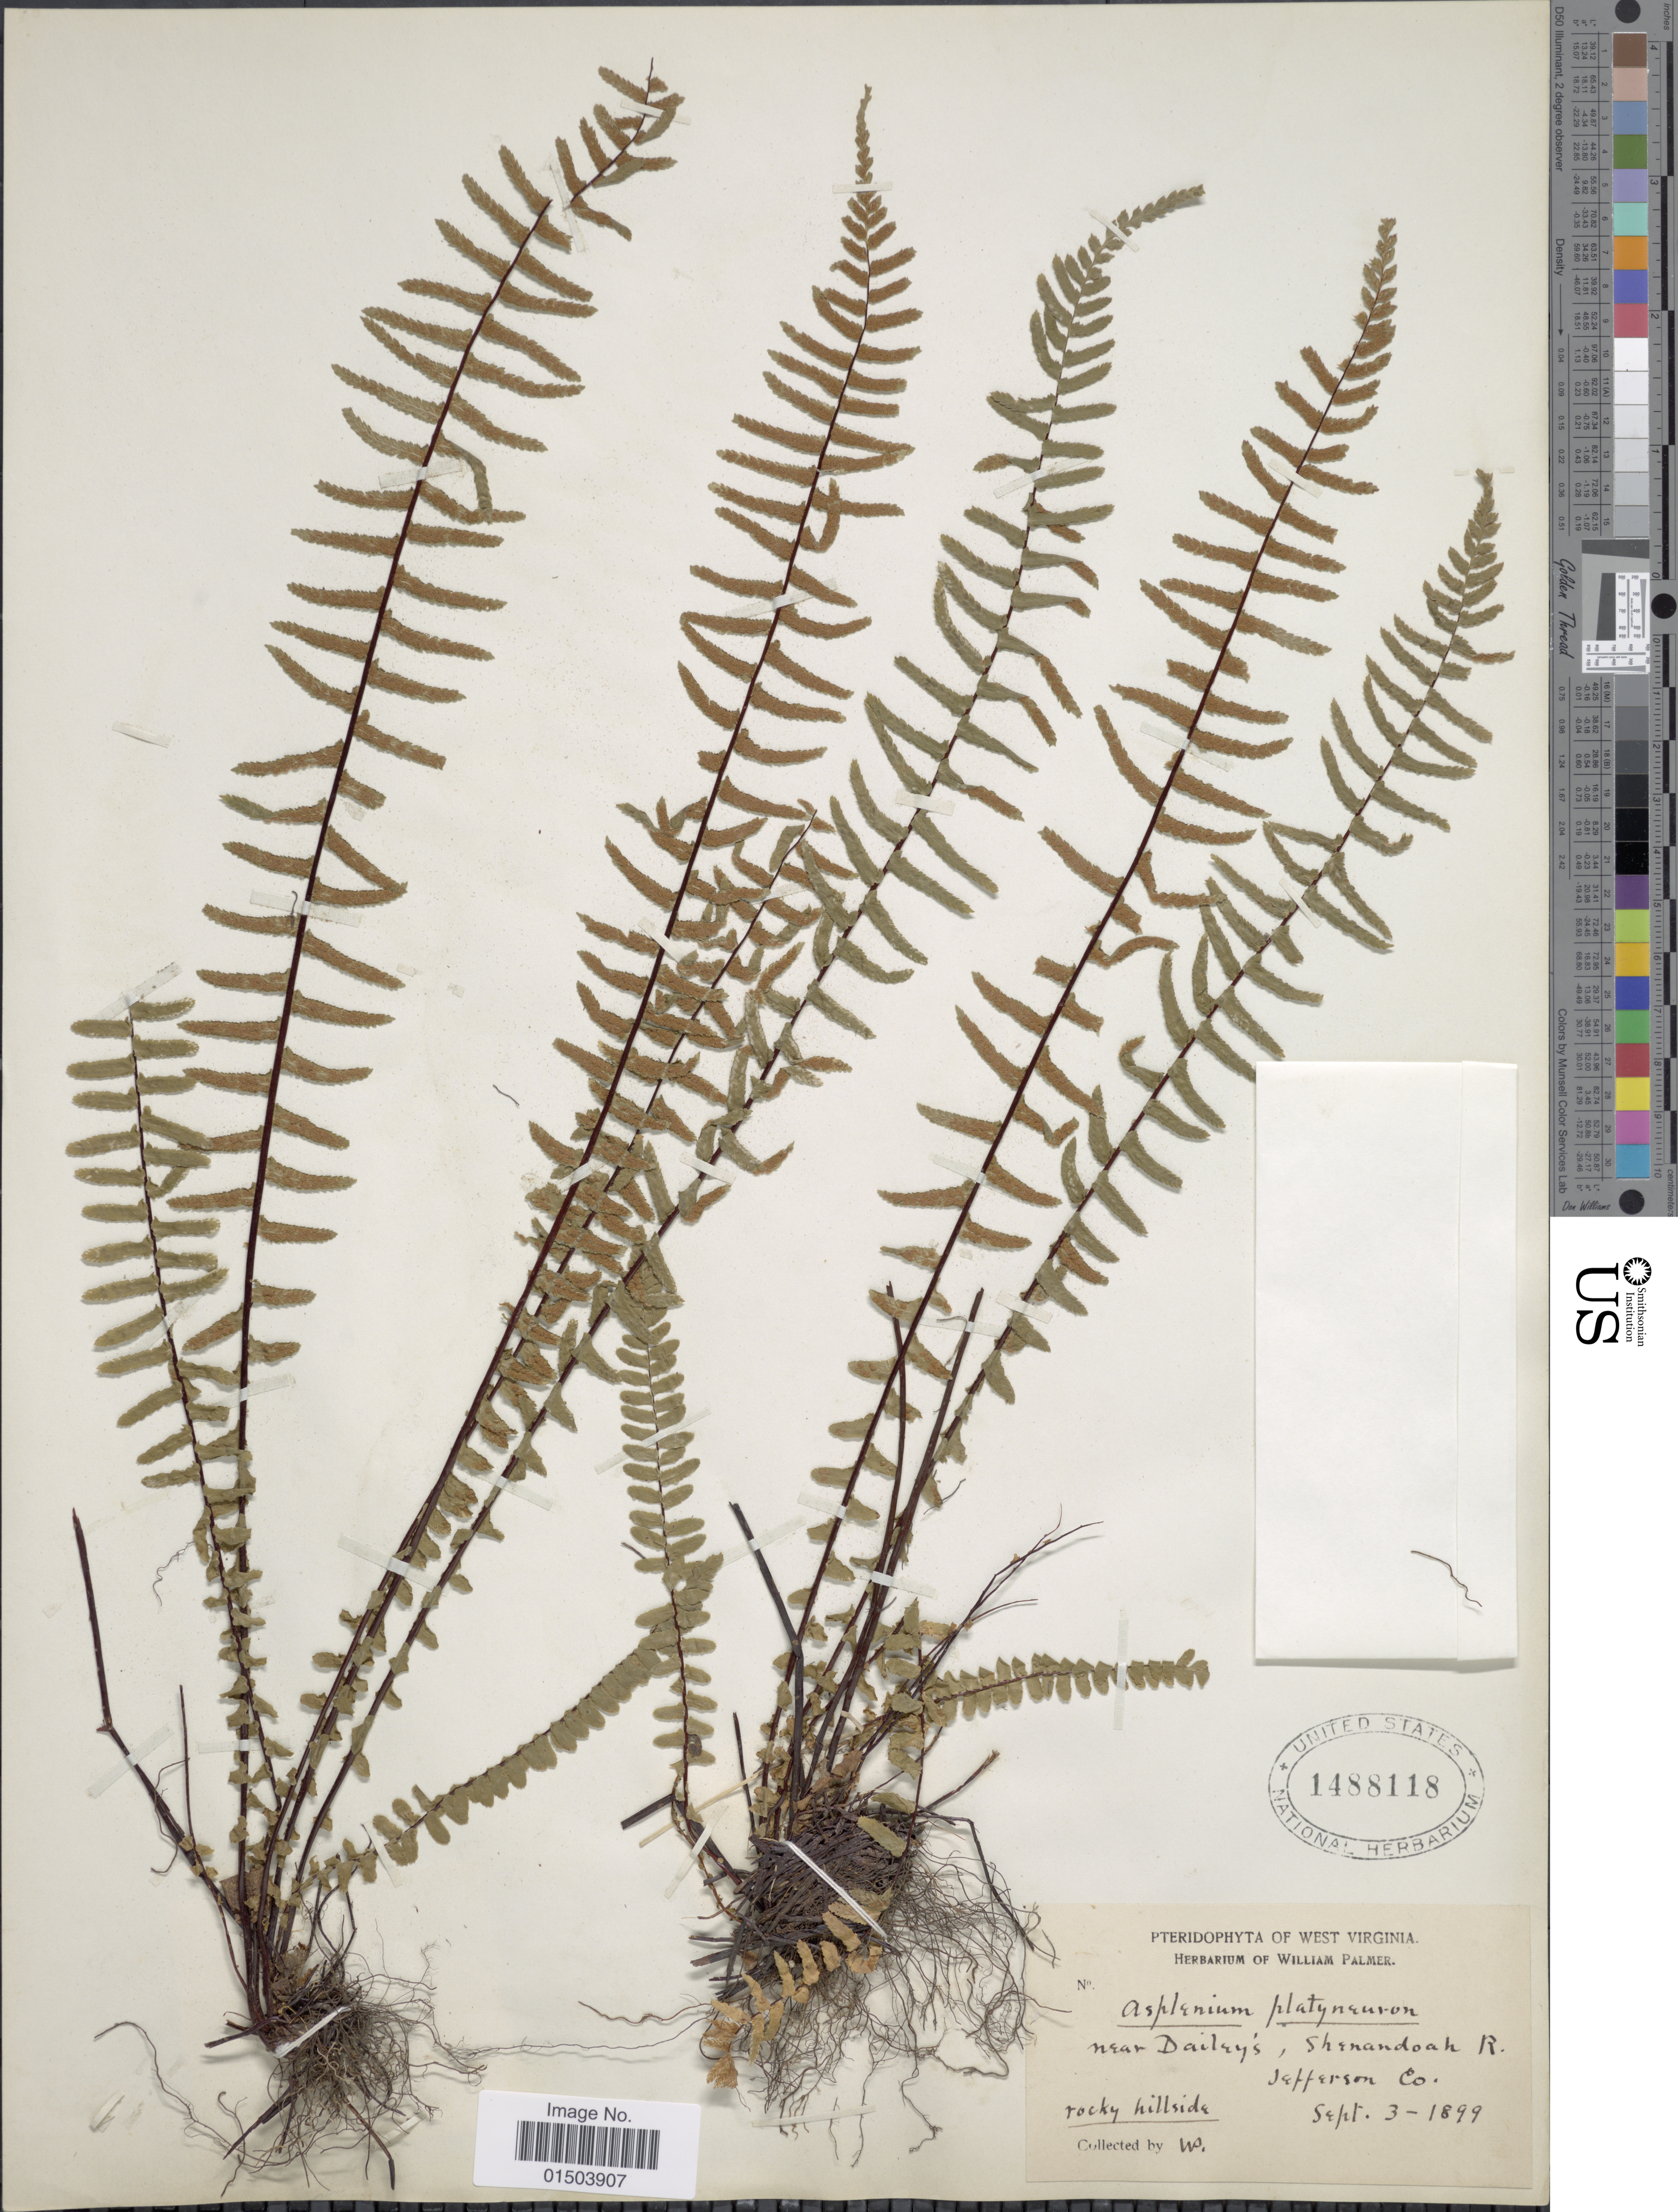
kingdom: Plantae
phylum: Tracheophyta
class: Polypodiopsida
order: Polypodiales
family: Aspleniaceae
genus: Asplenium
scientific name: Asplenium platyneuron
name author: (L.) Britton, Stearns & Poggenb.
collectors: W. Palmer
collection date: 1899-09-03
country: United States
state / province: West Virginia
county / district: Jefferson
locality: Near Dailey's, SHenandoah R. Jefferson Co.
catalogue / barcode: US 1488118